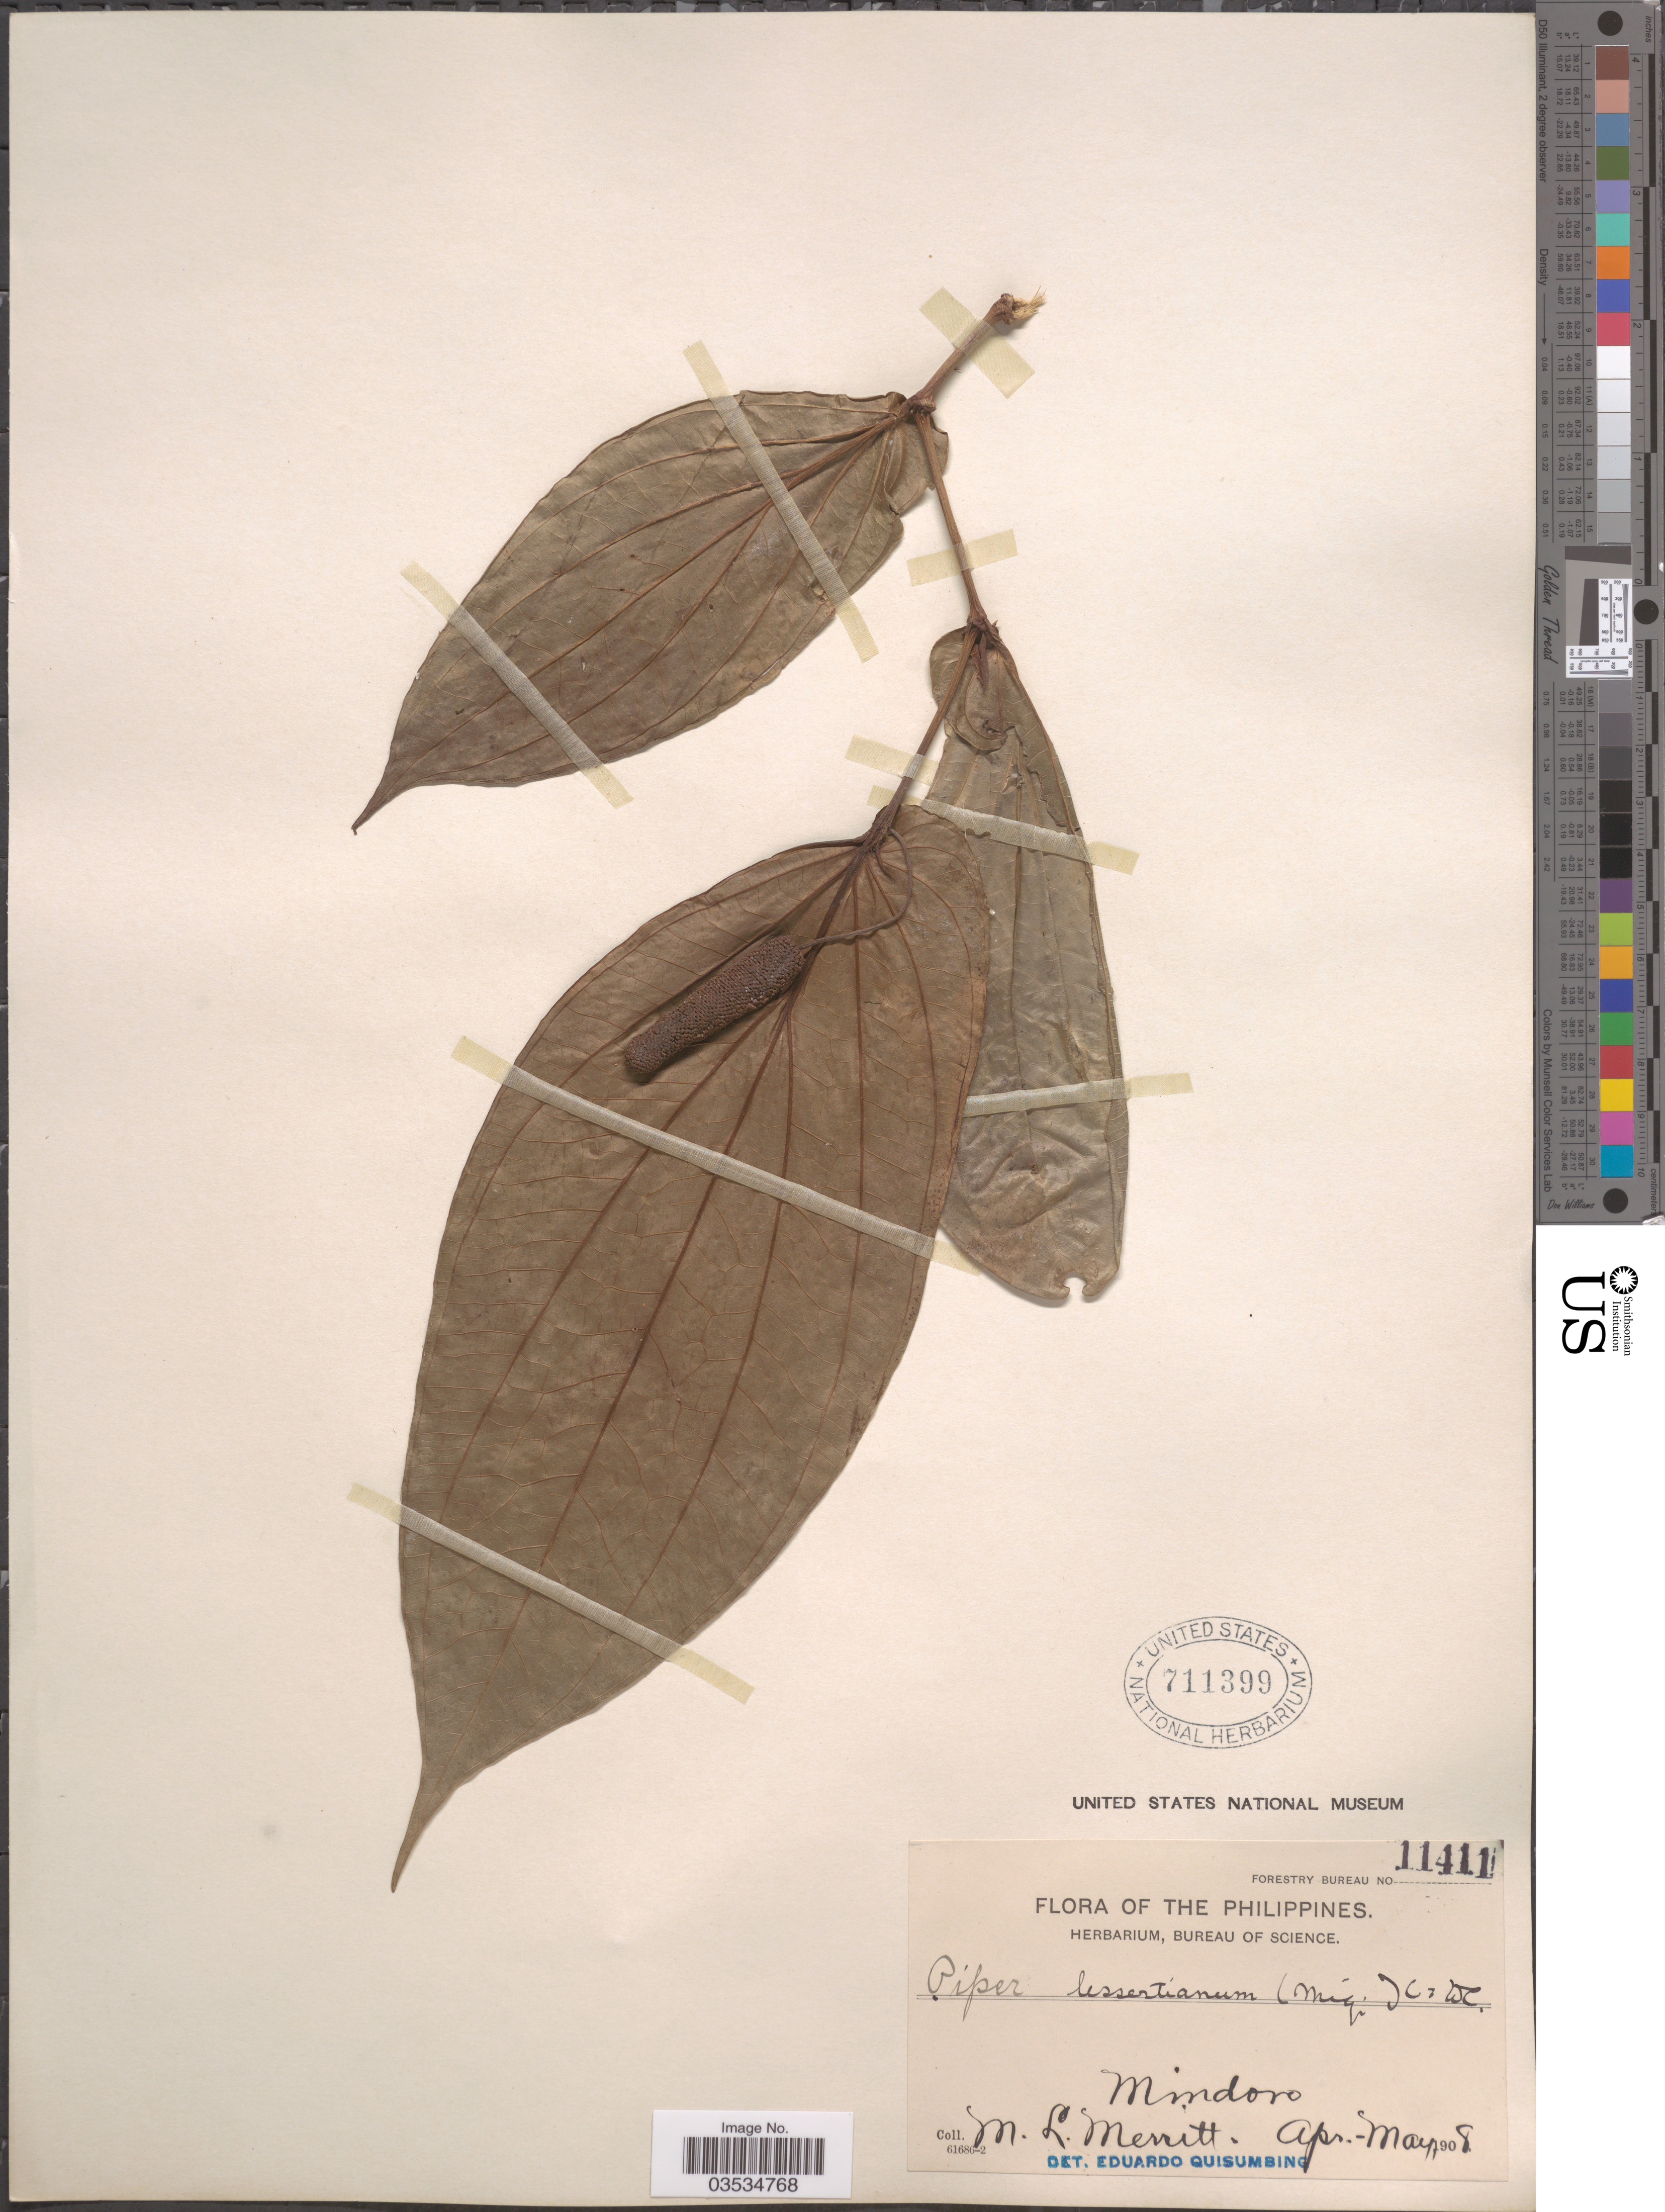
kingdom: Plantae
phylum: Tracheophyta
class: Magnoliopsida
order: Piperales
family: Piperaceae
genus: Piper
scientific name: Piper lessertianum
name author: C. DC.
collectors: M. L. Merritt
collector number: Forestry Bureau 11411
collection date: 1908-04/1908-05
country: Philippines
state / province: Mimaropa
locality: Mindoro.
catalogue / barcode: US 711399